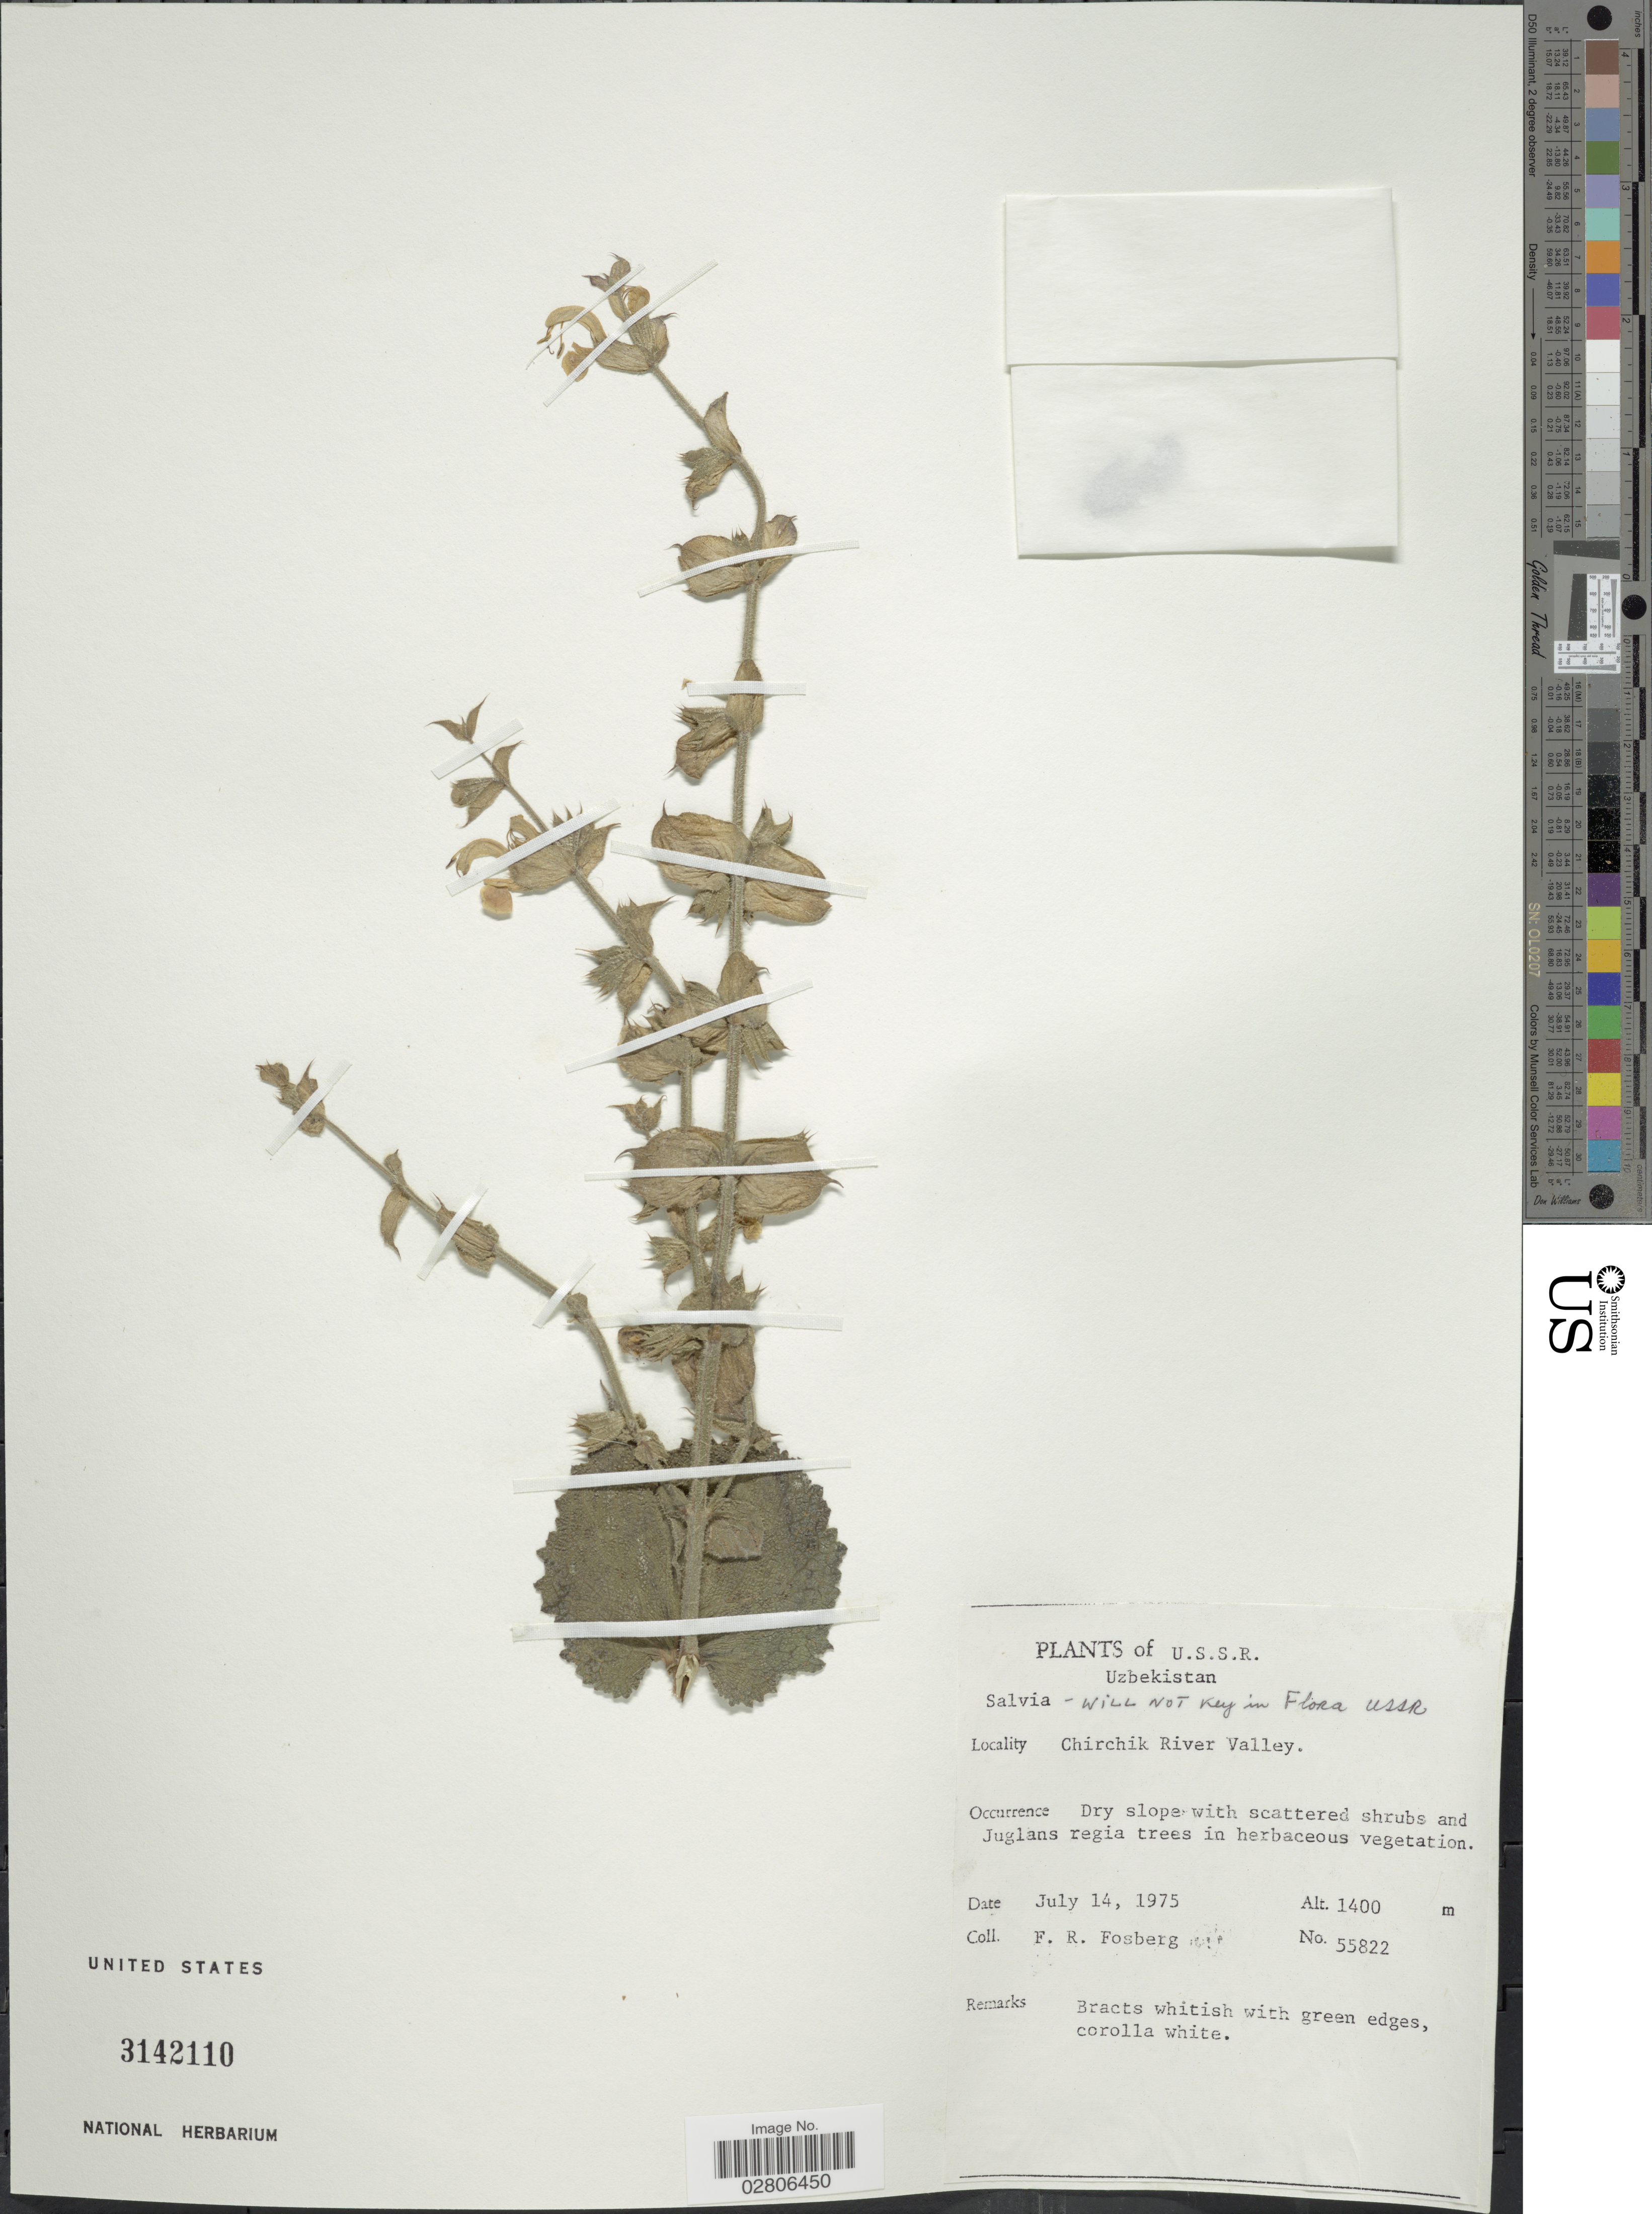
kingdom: Plantae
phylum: Tracheophyta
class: Magnoliopsida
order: Lamiales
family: Lamiaceae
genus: Salvia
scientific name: Salvia sp.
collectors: F. R. Fosberg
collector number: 55822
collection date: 1975-07-14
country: Uzbekistan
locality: U.S.S.R. Chirchik River Valley.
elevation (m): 1400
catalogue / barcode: US 3142110